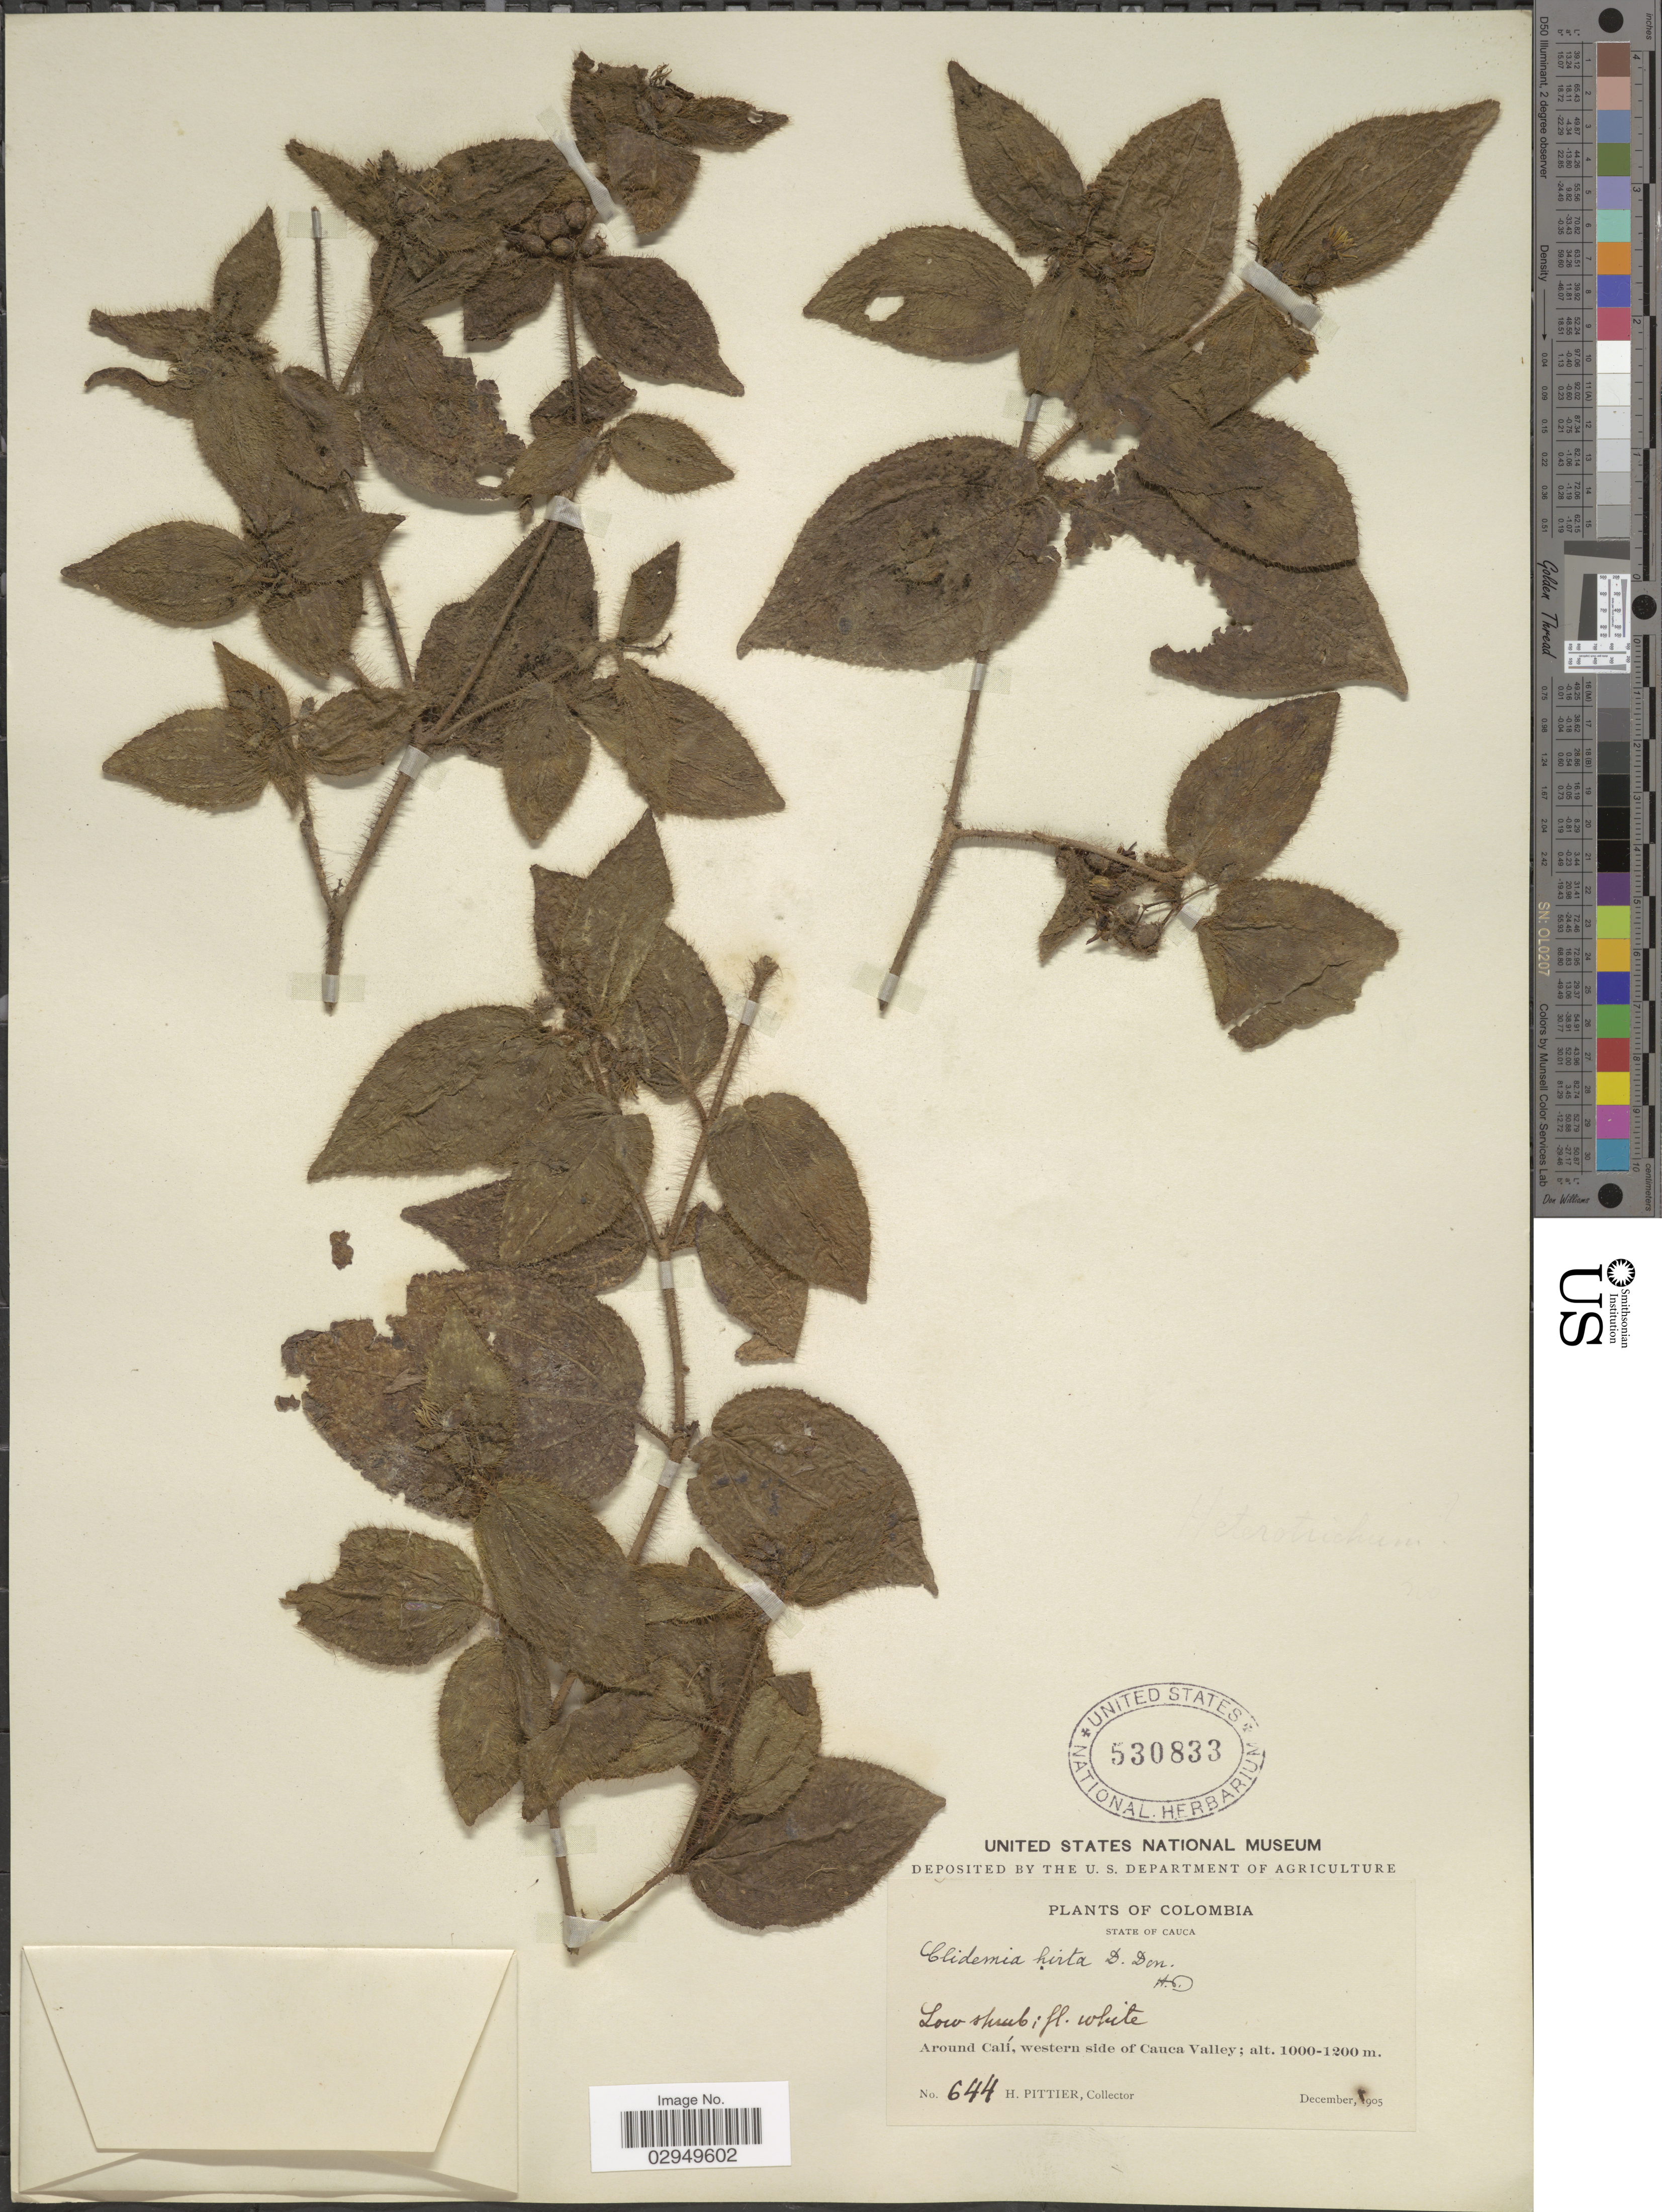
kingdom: Plantae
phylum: Tracheophyta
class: Magnoliopsida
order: Myrtales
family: Melastomataceae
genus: Clidemia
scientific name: Clidemia hirta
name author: (L.) D. Don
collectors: H. F. Pittier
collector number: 644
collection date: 1905-12-05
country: Colombia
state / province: Cauca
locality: State of Cauca. Around Calí, western side of Cauca Valley.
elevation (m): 1000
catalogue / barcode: US 530833